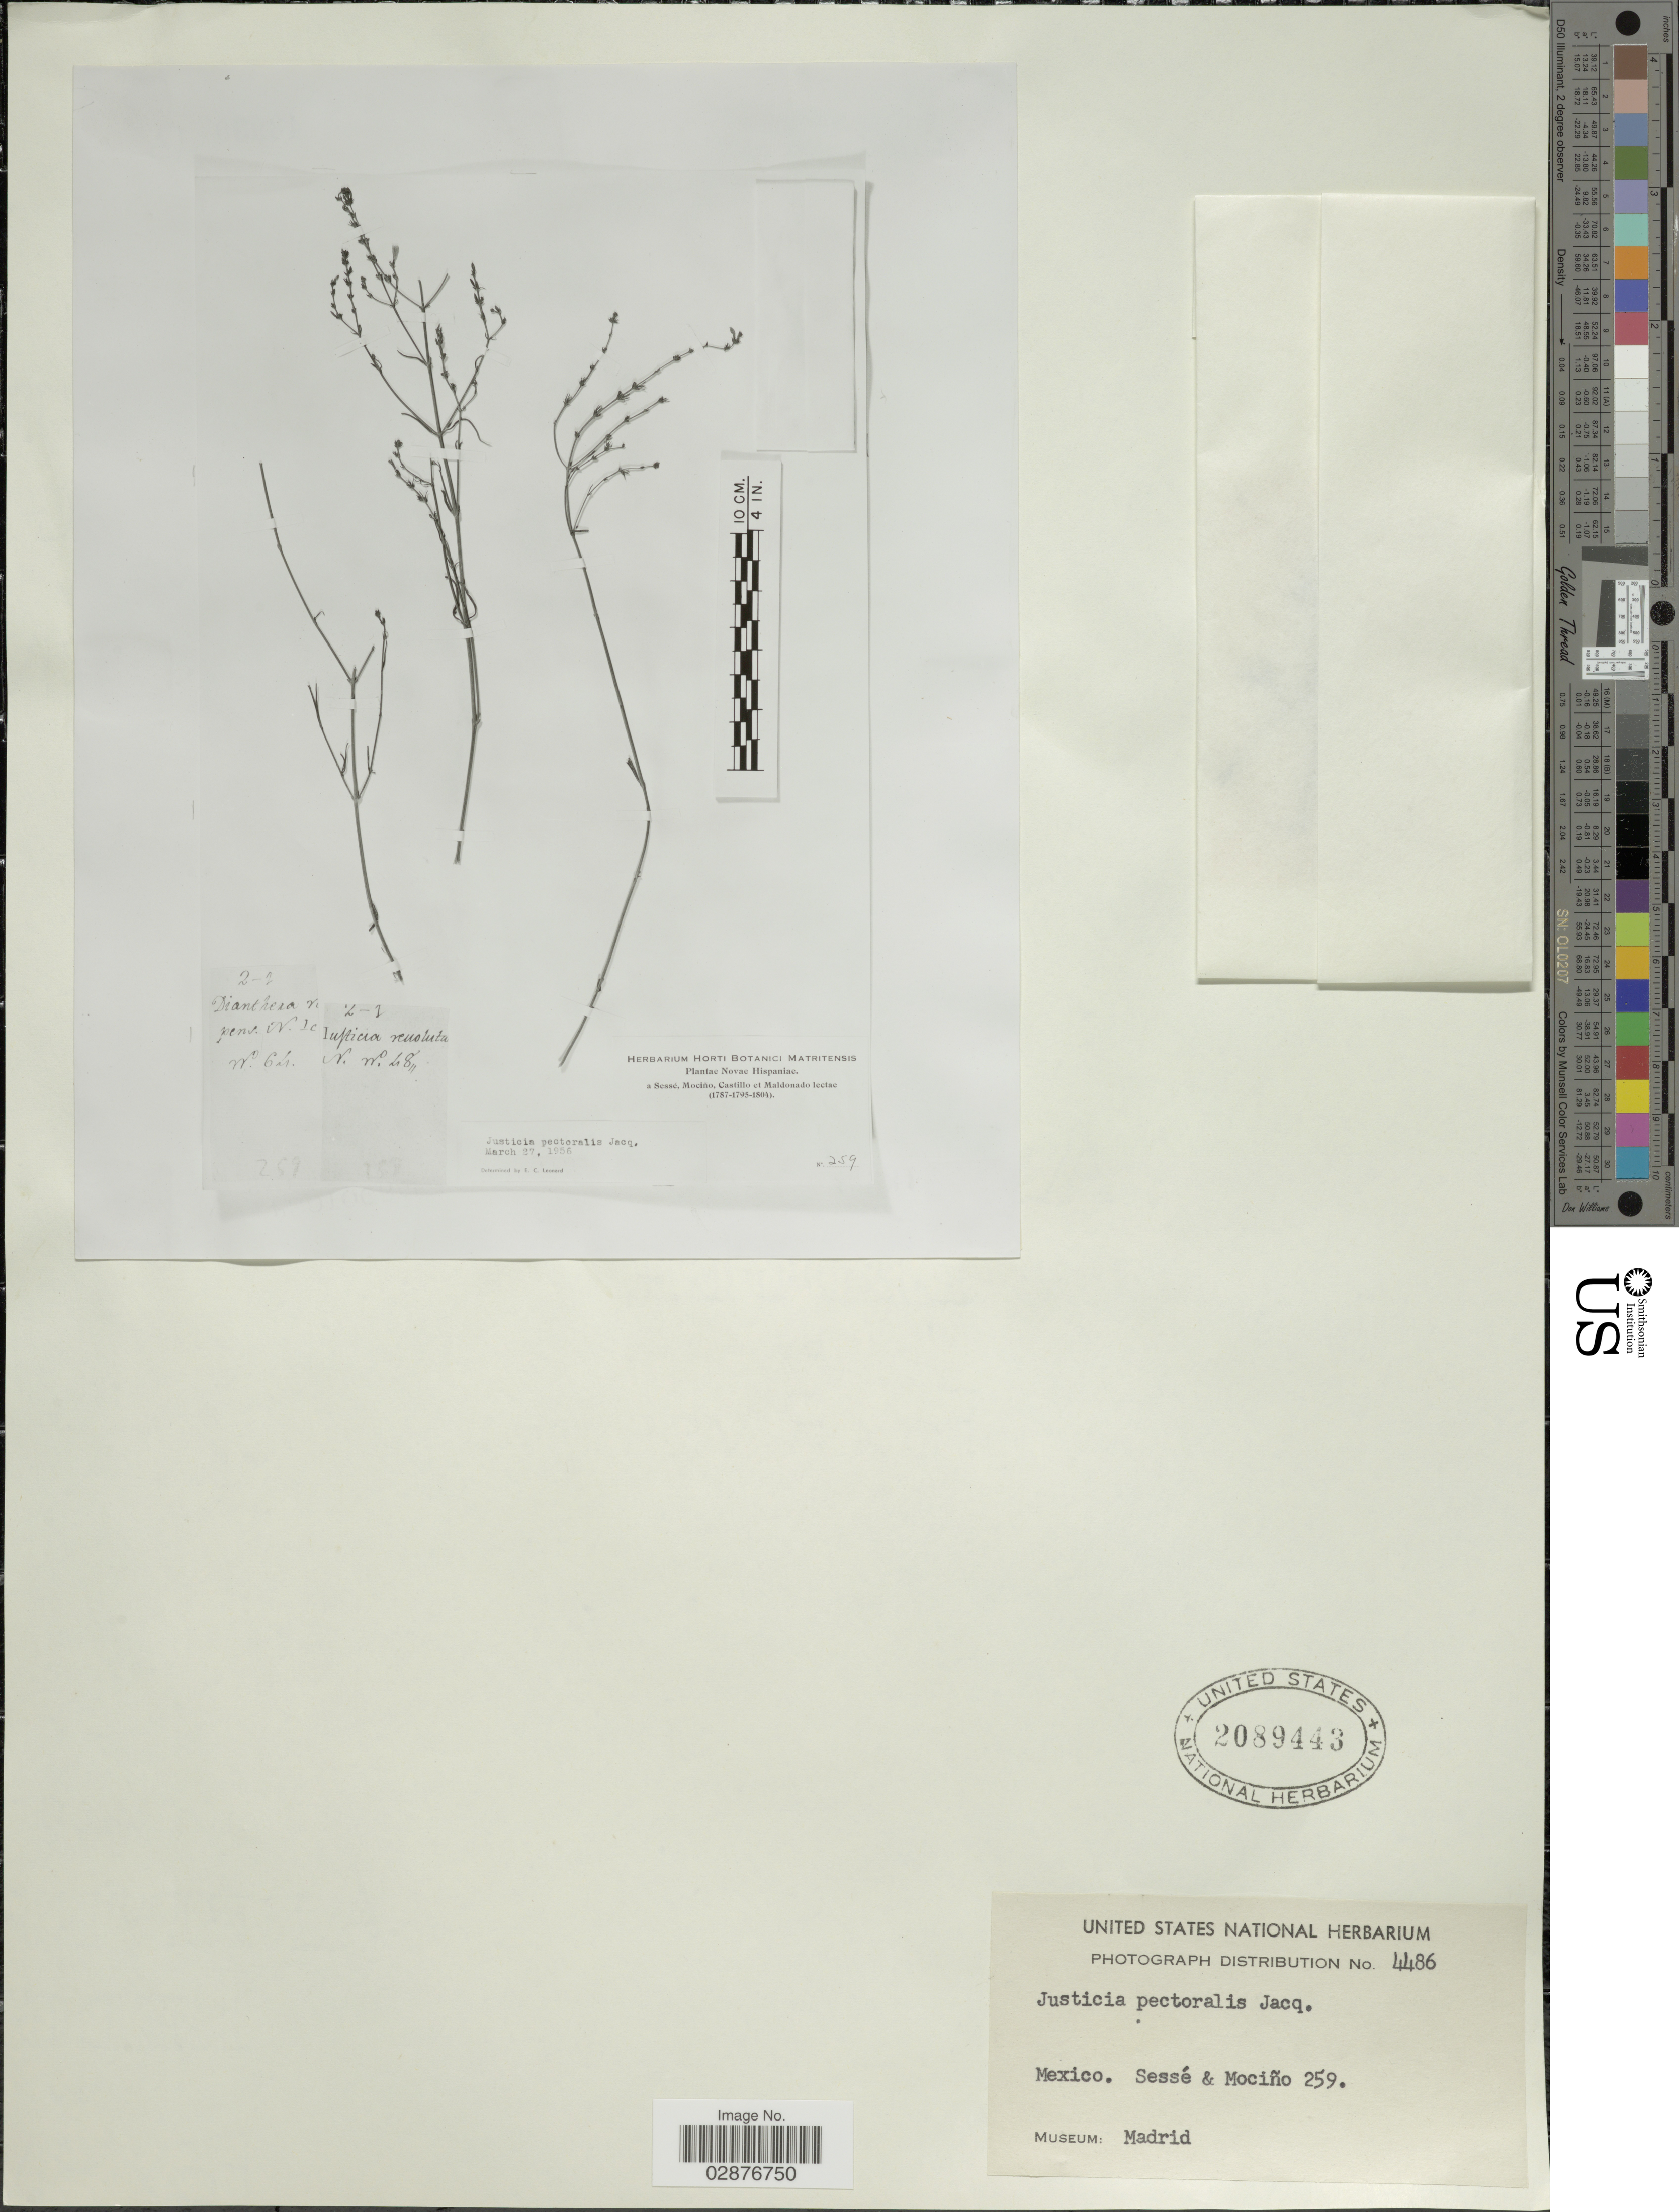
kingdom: Plantae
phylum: Tracheophyta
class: Magnoliopsida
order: Lamiales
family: Acanthaceae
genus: Justicia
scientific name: Justicia pectoralis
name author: Jacq.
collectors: Sessé, --, Mociño, Castillo, -- & Maldonado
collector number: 259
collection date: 1787/1804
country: Mexico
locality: Novae Hispaniae.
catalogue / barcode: US 2089443